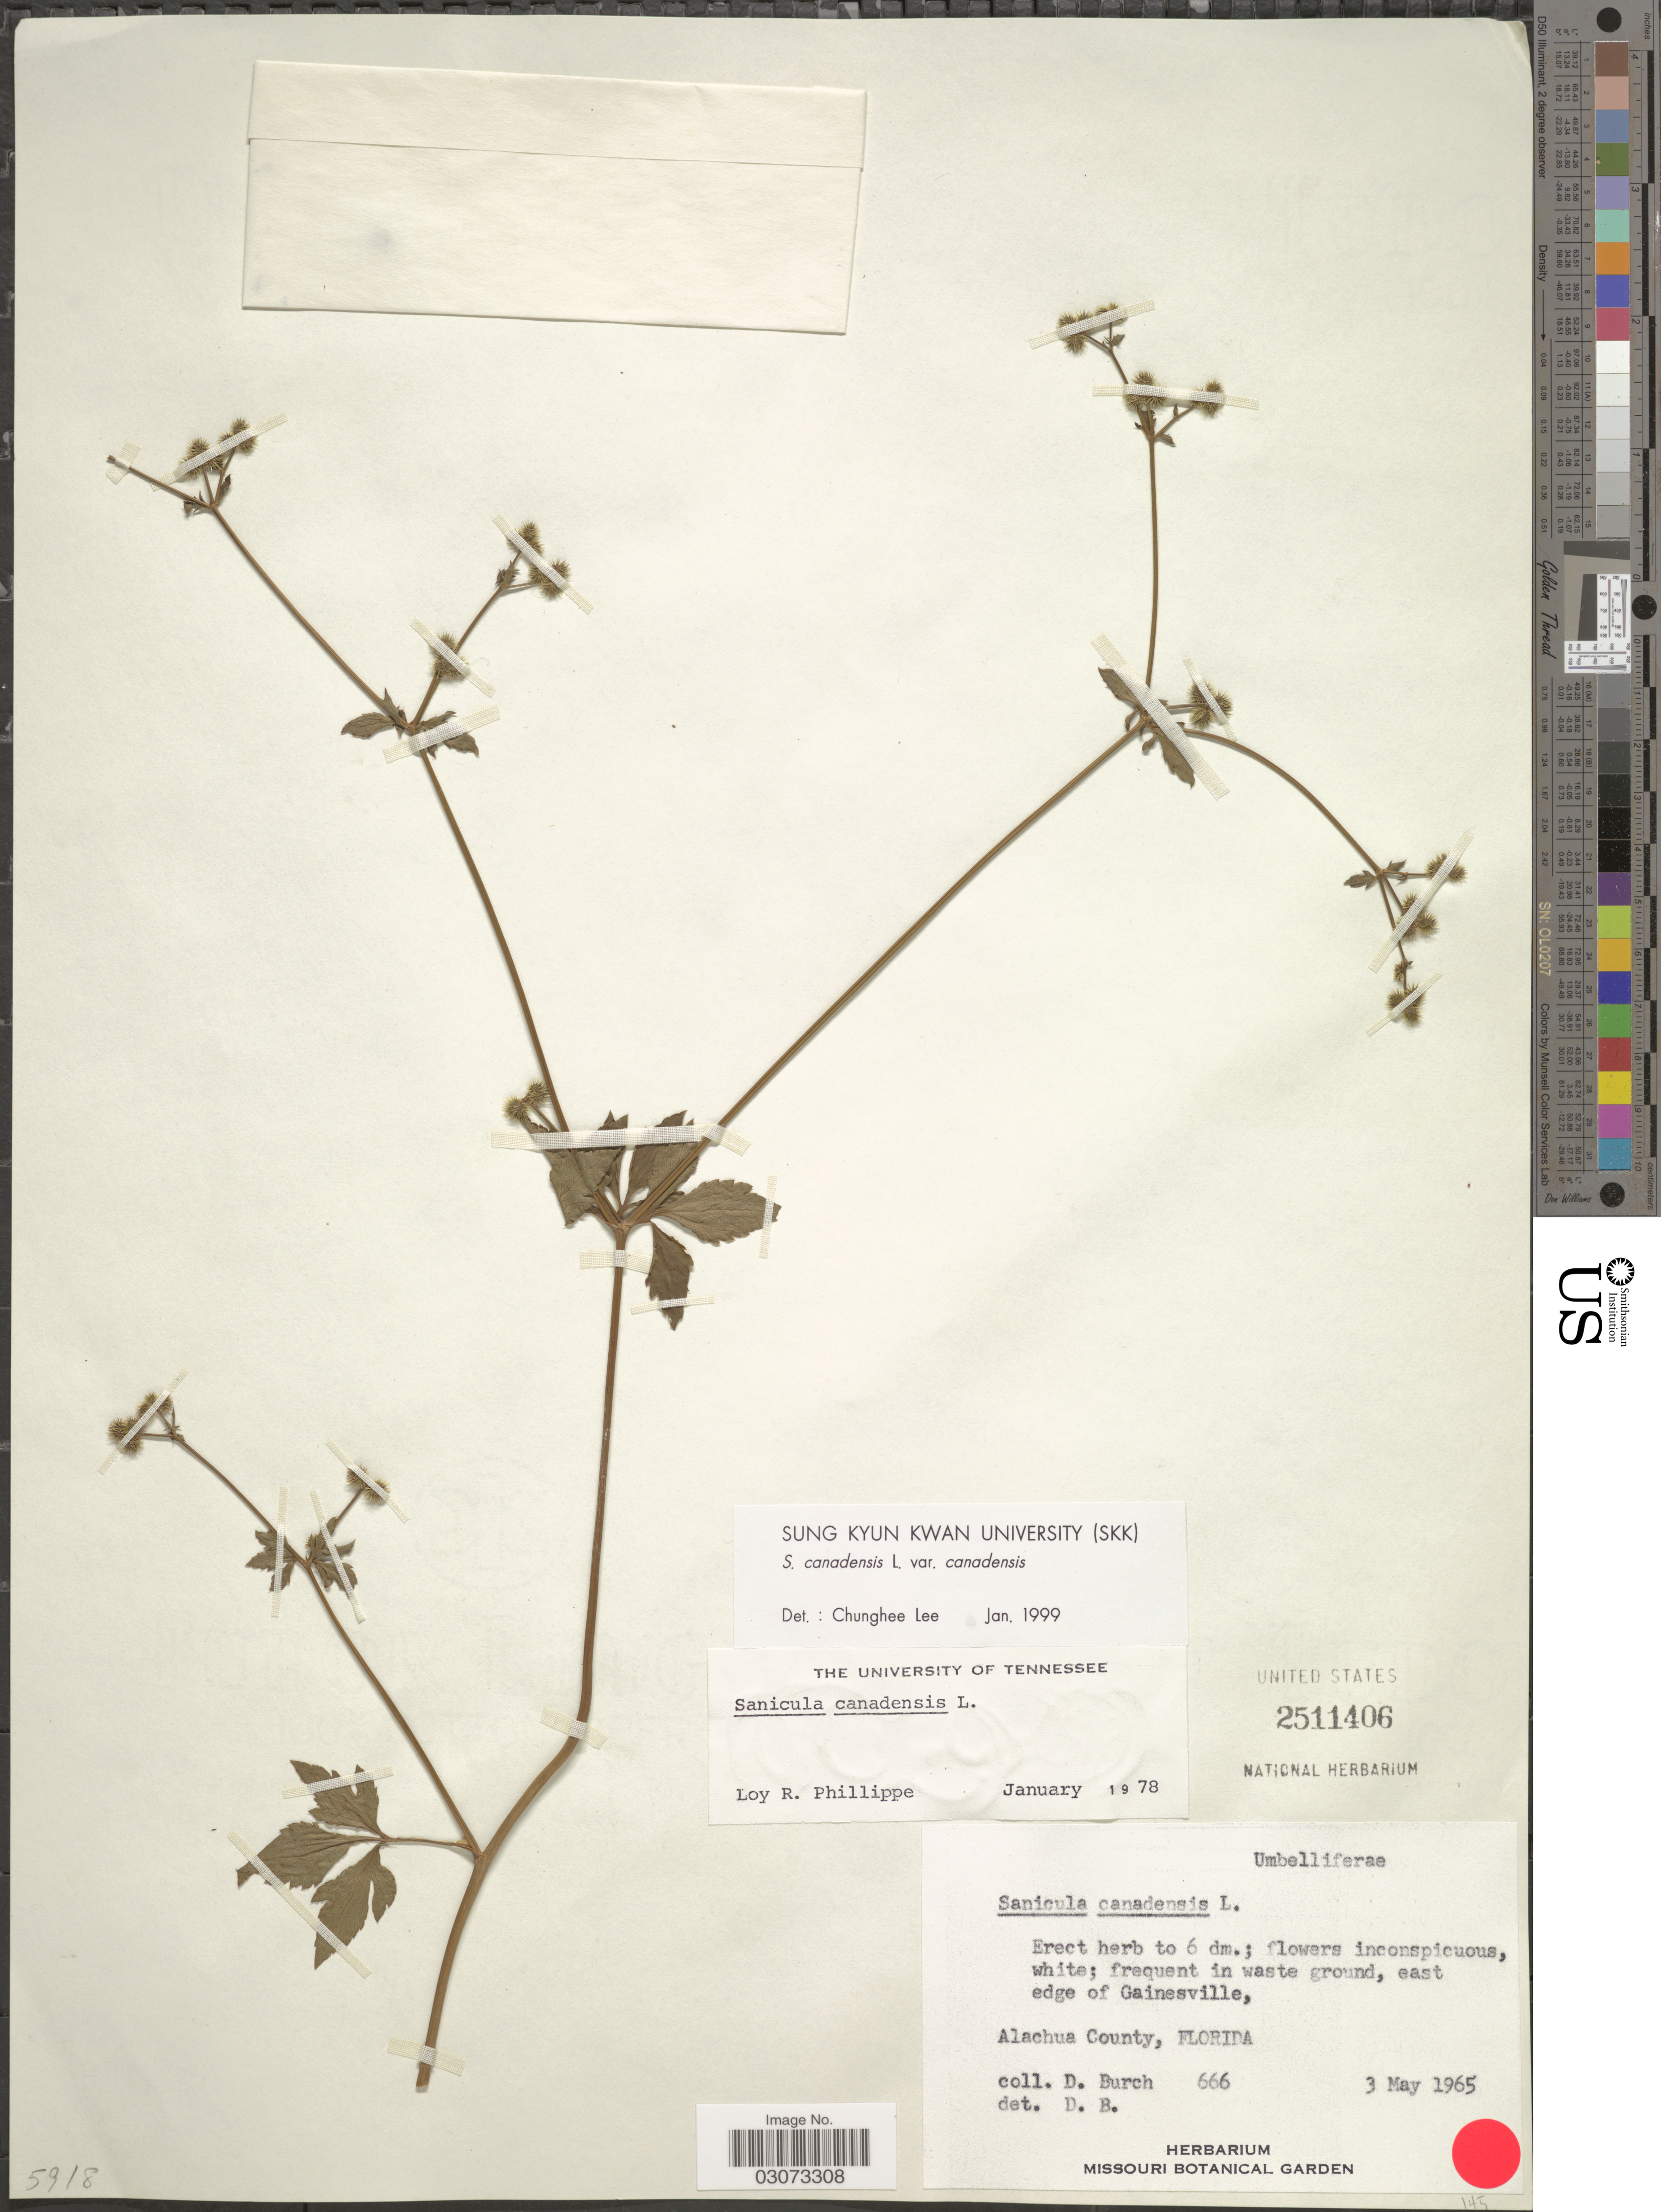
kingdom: Plantae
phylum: Tracheophyta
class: Magnoliopsida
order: Apiales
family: Apiaceae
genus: Sanicula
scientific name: Sanicula canadensis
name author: L.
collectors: D. Burch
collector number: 666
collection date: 1965-05-03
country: United States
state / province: Florida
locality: Frequent in waste ground, east edge of Gainesville, Alachua County.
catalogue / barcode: US 2511406